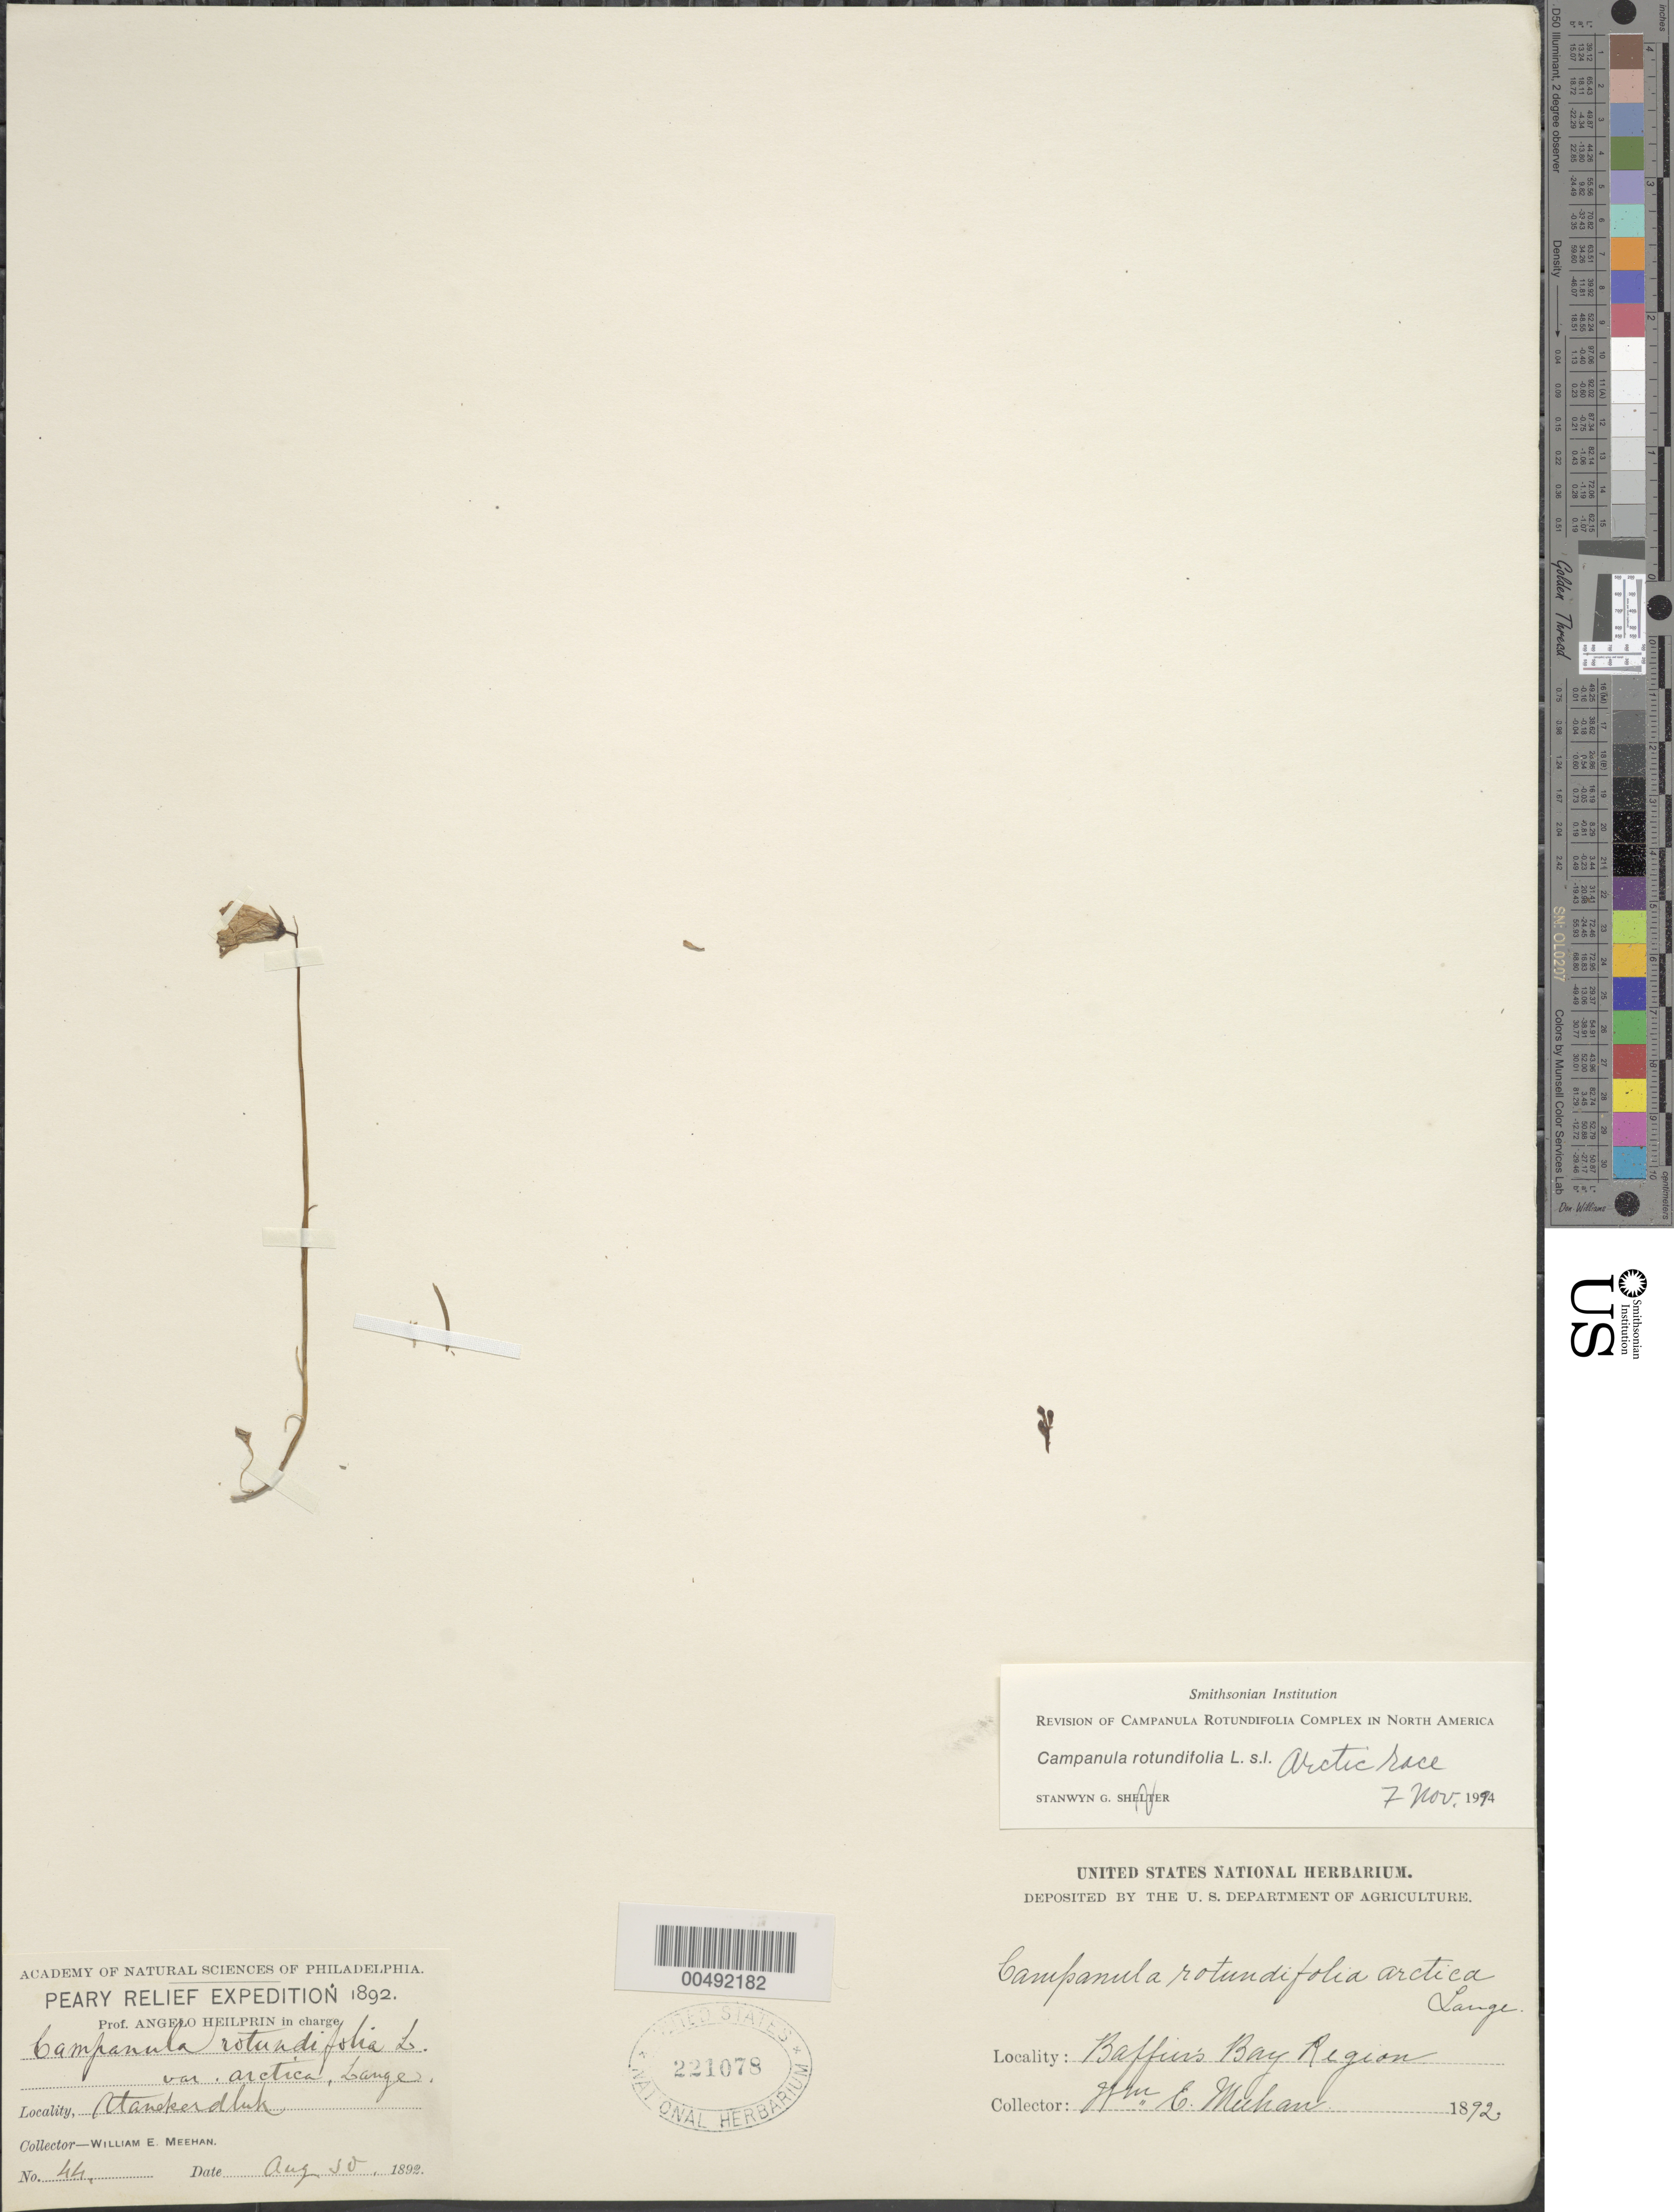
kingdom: Plantae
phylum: Tracheophyta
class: Magnoliopsida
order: Asterales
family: Campanulaceae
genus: Campanula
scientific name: Campanula rotundifolia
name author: L.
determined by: Shetler, Stanwyn G., (US), NMNH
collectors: W. Meehan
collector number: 44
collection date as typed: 30 Aug 1892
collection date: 1892-08-30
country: Greenland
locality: Baffin Bay, Atanekerdluk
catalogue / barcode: US 221078